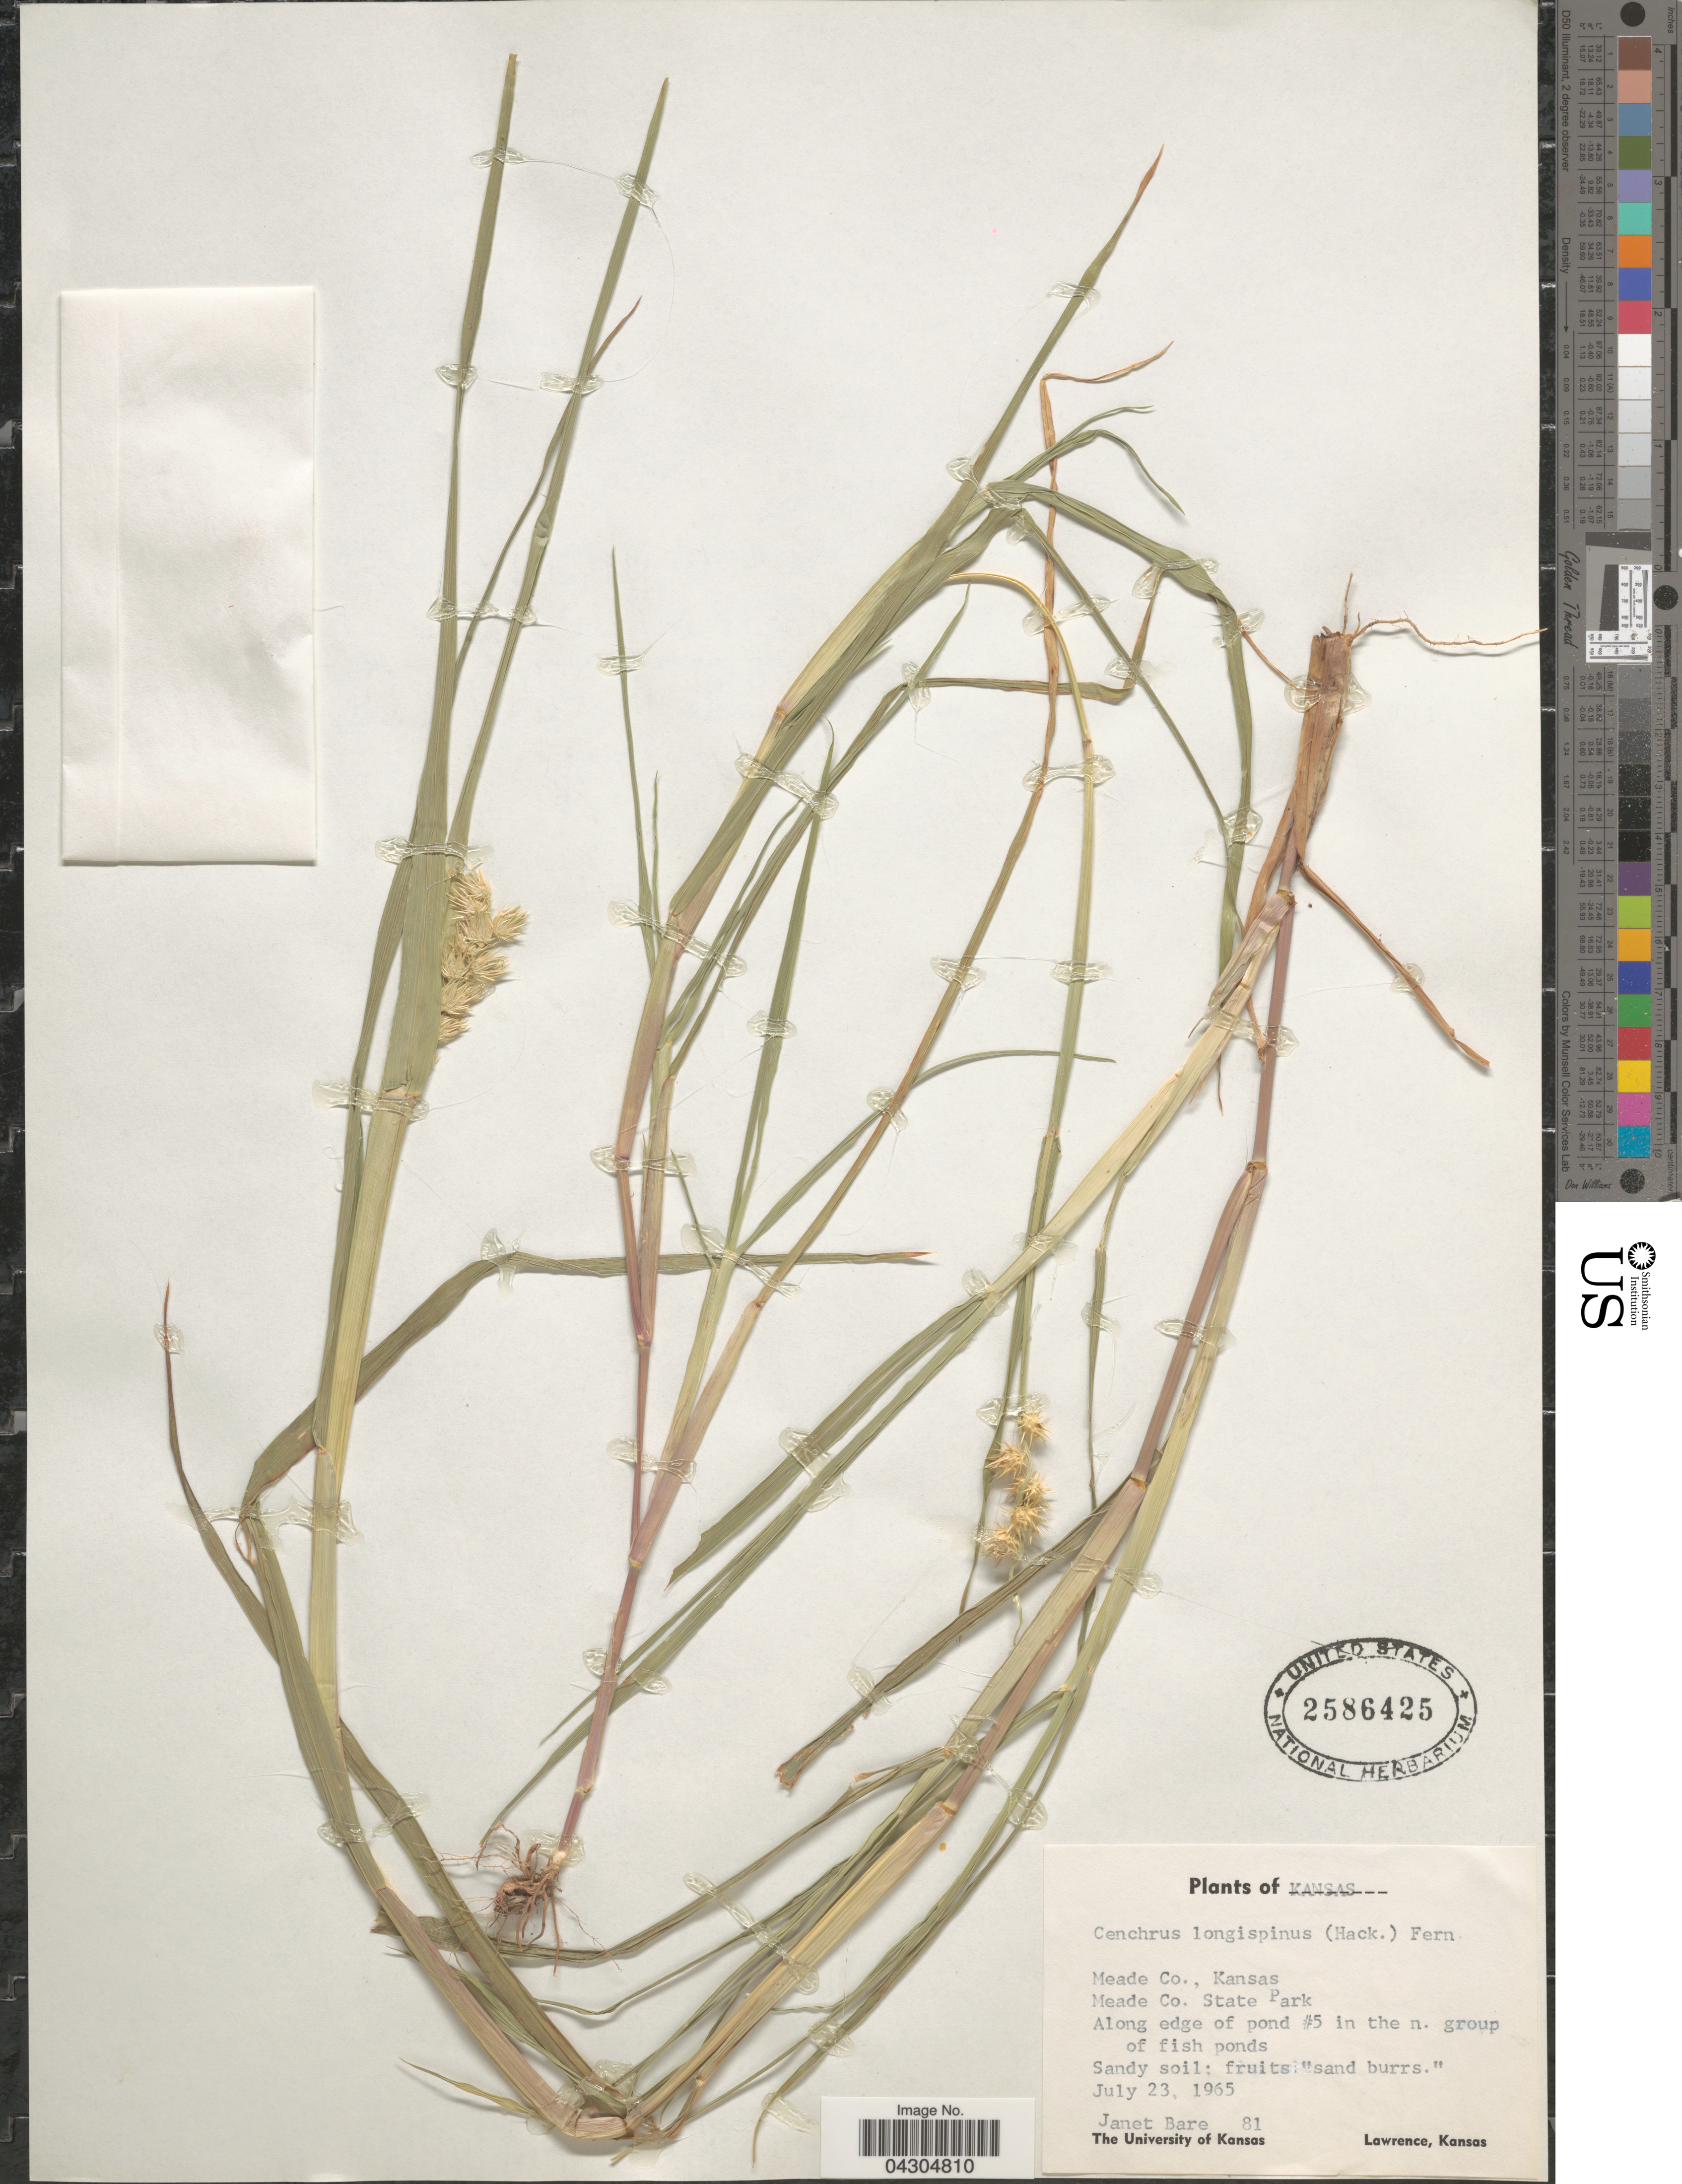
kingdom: Plantae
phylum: Tracheophyta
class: Liliopsida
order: Poales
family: Poaceae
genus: Cenchrus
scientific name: Cenchrus longispinus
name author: (Hack.) Fernald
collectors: J. Baré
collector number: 81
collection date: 1965-07-23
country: United States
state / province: Kansas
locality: Meade Co. Meade Co. State Park.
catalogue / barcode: US 2586425